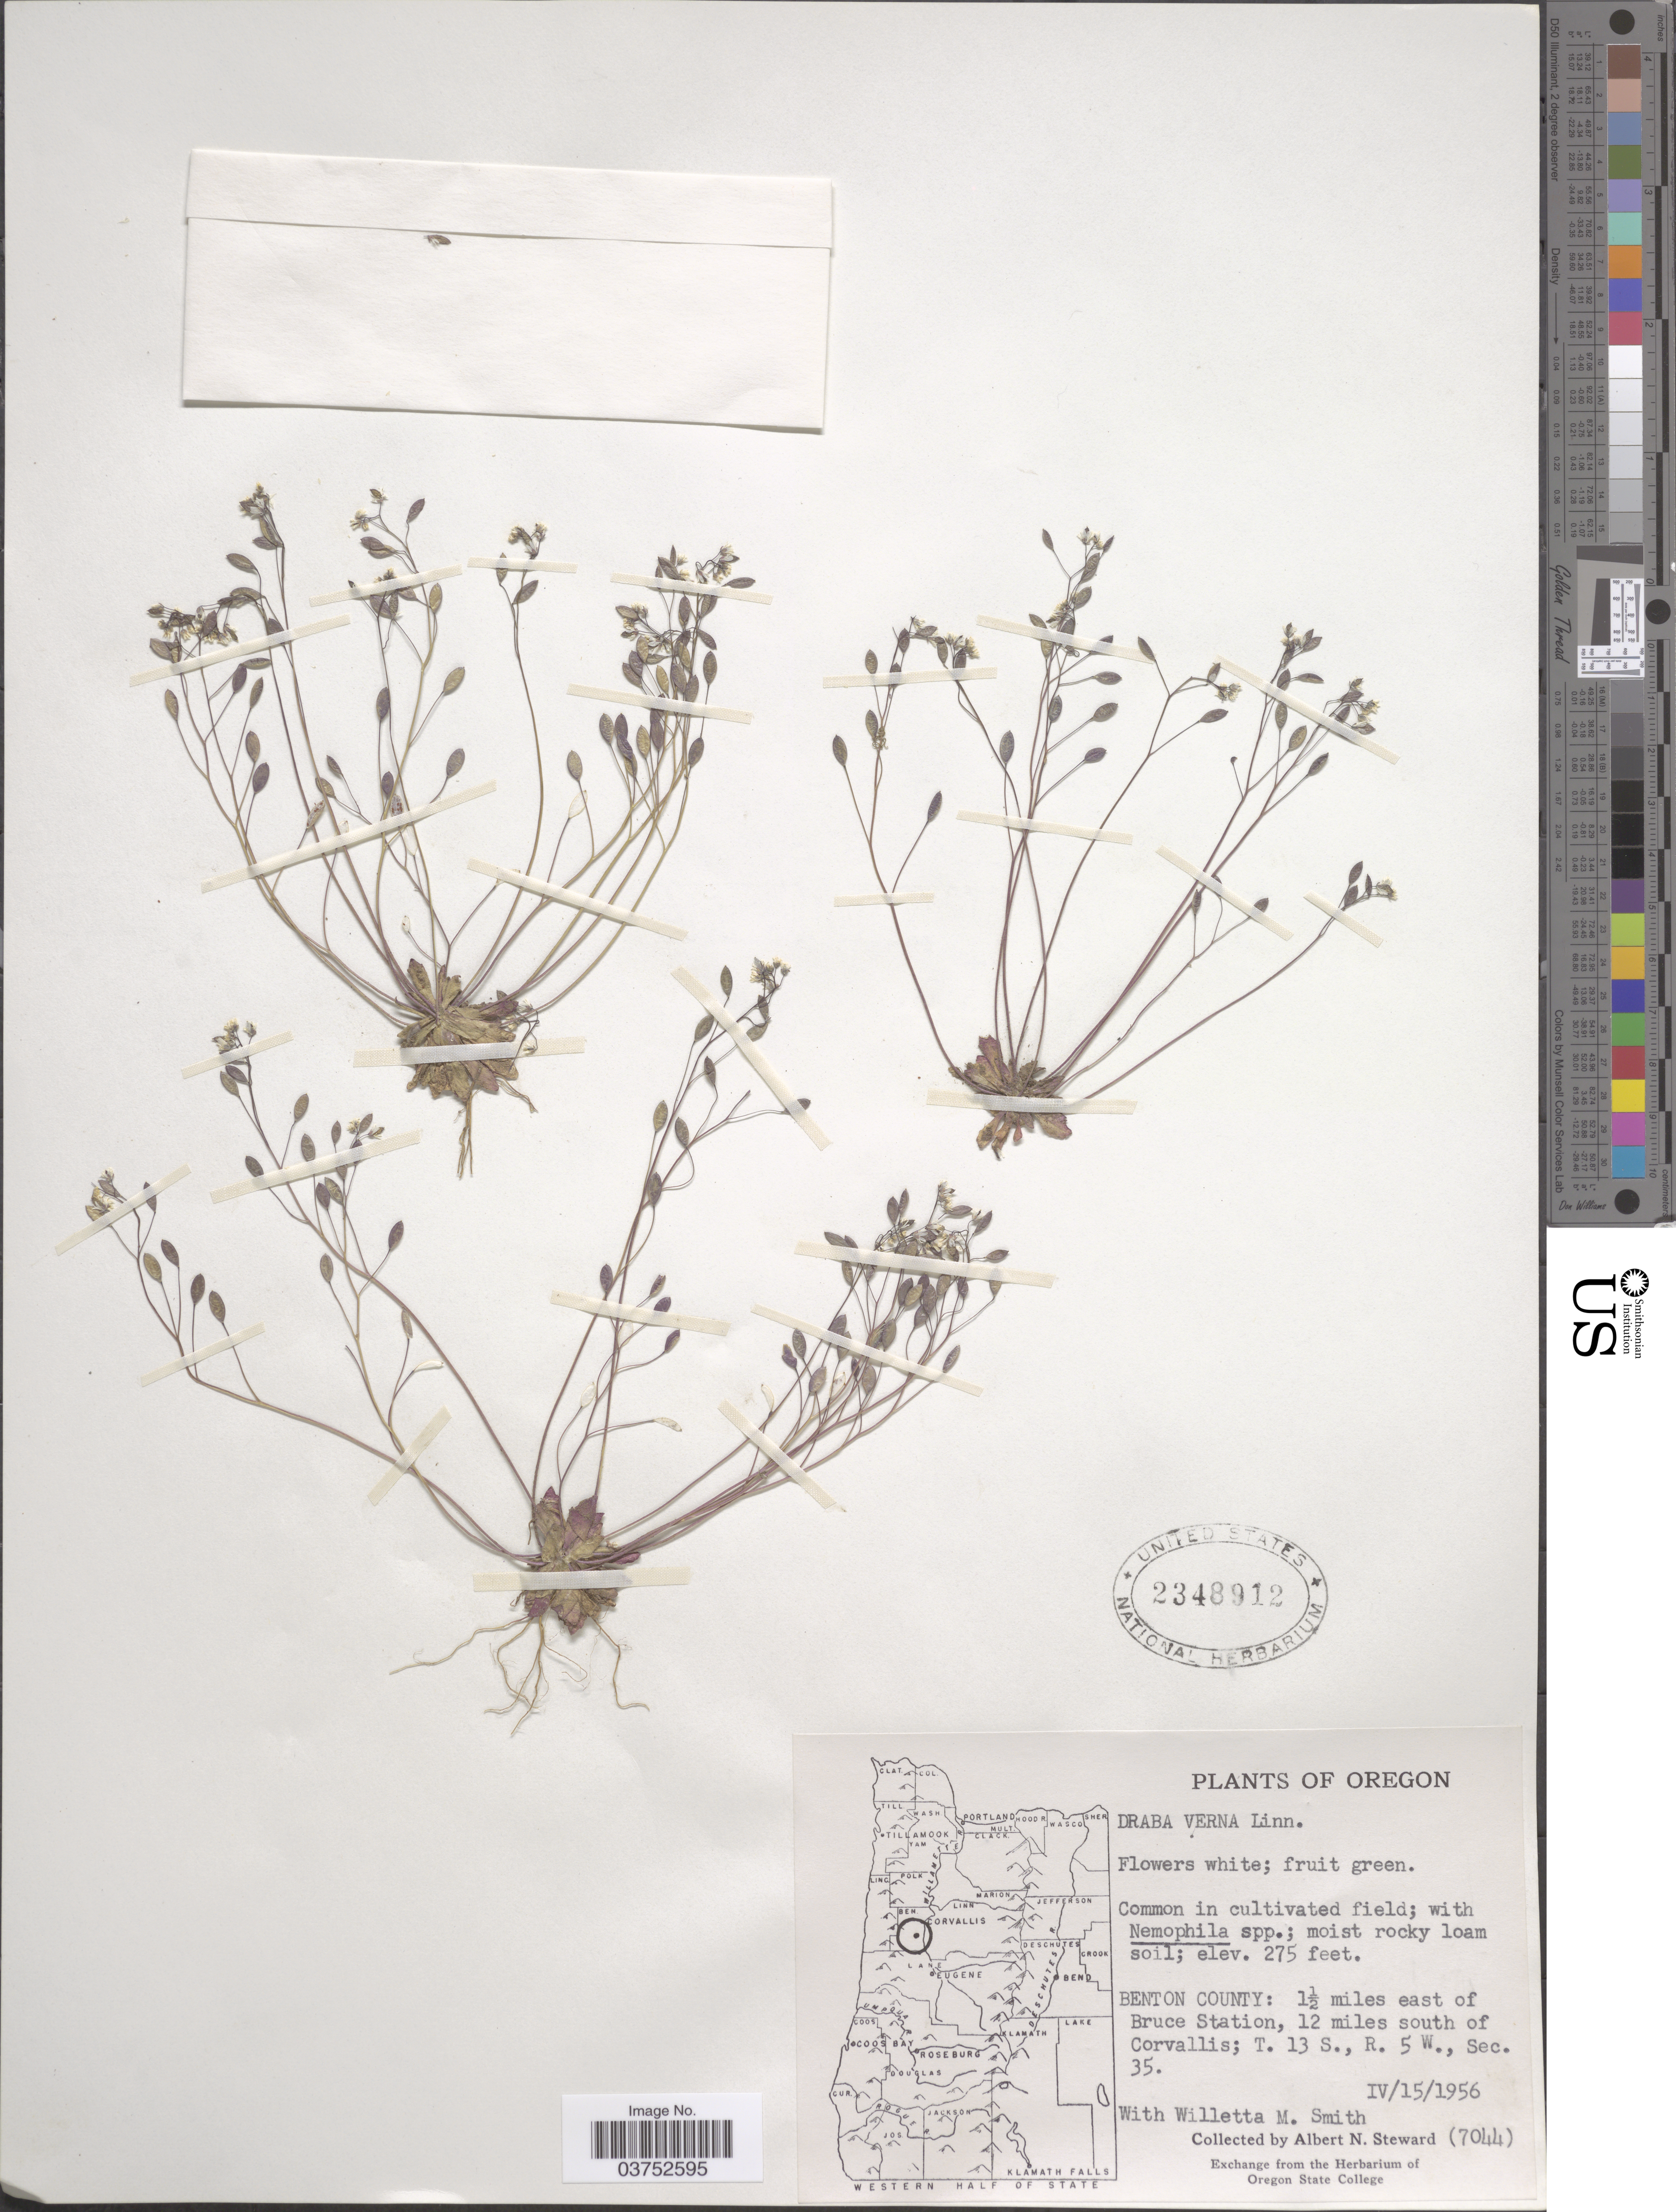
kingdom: Plantae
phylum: Tracheophyta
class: Magnoliopsida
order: Brassicales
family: Brassicaceae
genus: Draba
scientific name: Draba verna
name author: L.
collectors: A. N. Steward & W. Smith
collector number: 7044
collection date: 1956-04-15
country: United States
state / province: Oregon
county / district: Benton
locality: Benton County: 1½ miles east of Bruce Station, 12 miles south of Corvallis; T. 13 S., R. 5 W., Sec. 35.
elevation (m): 84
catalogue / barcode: US 2348912